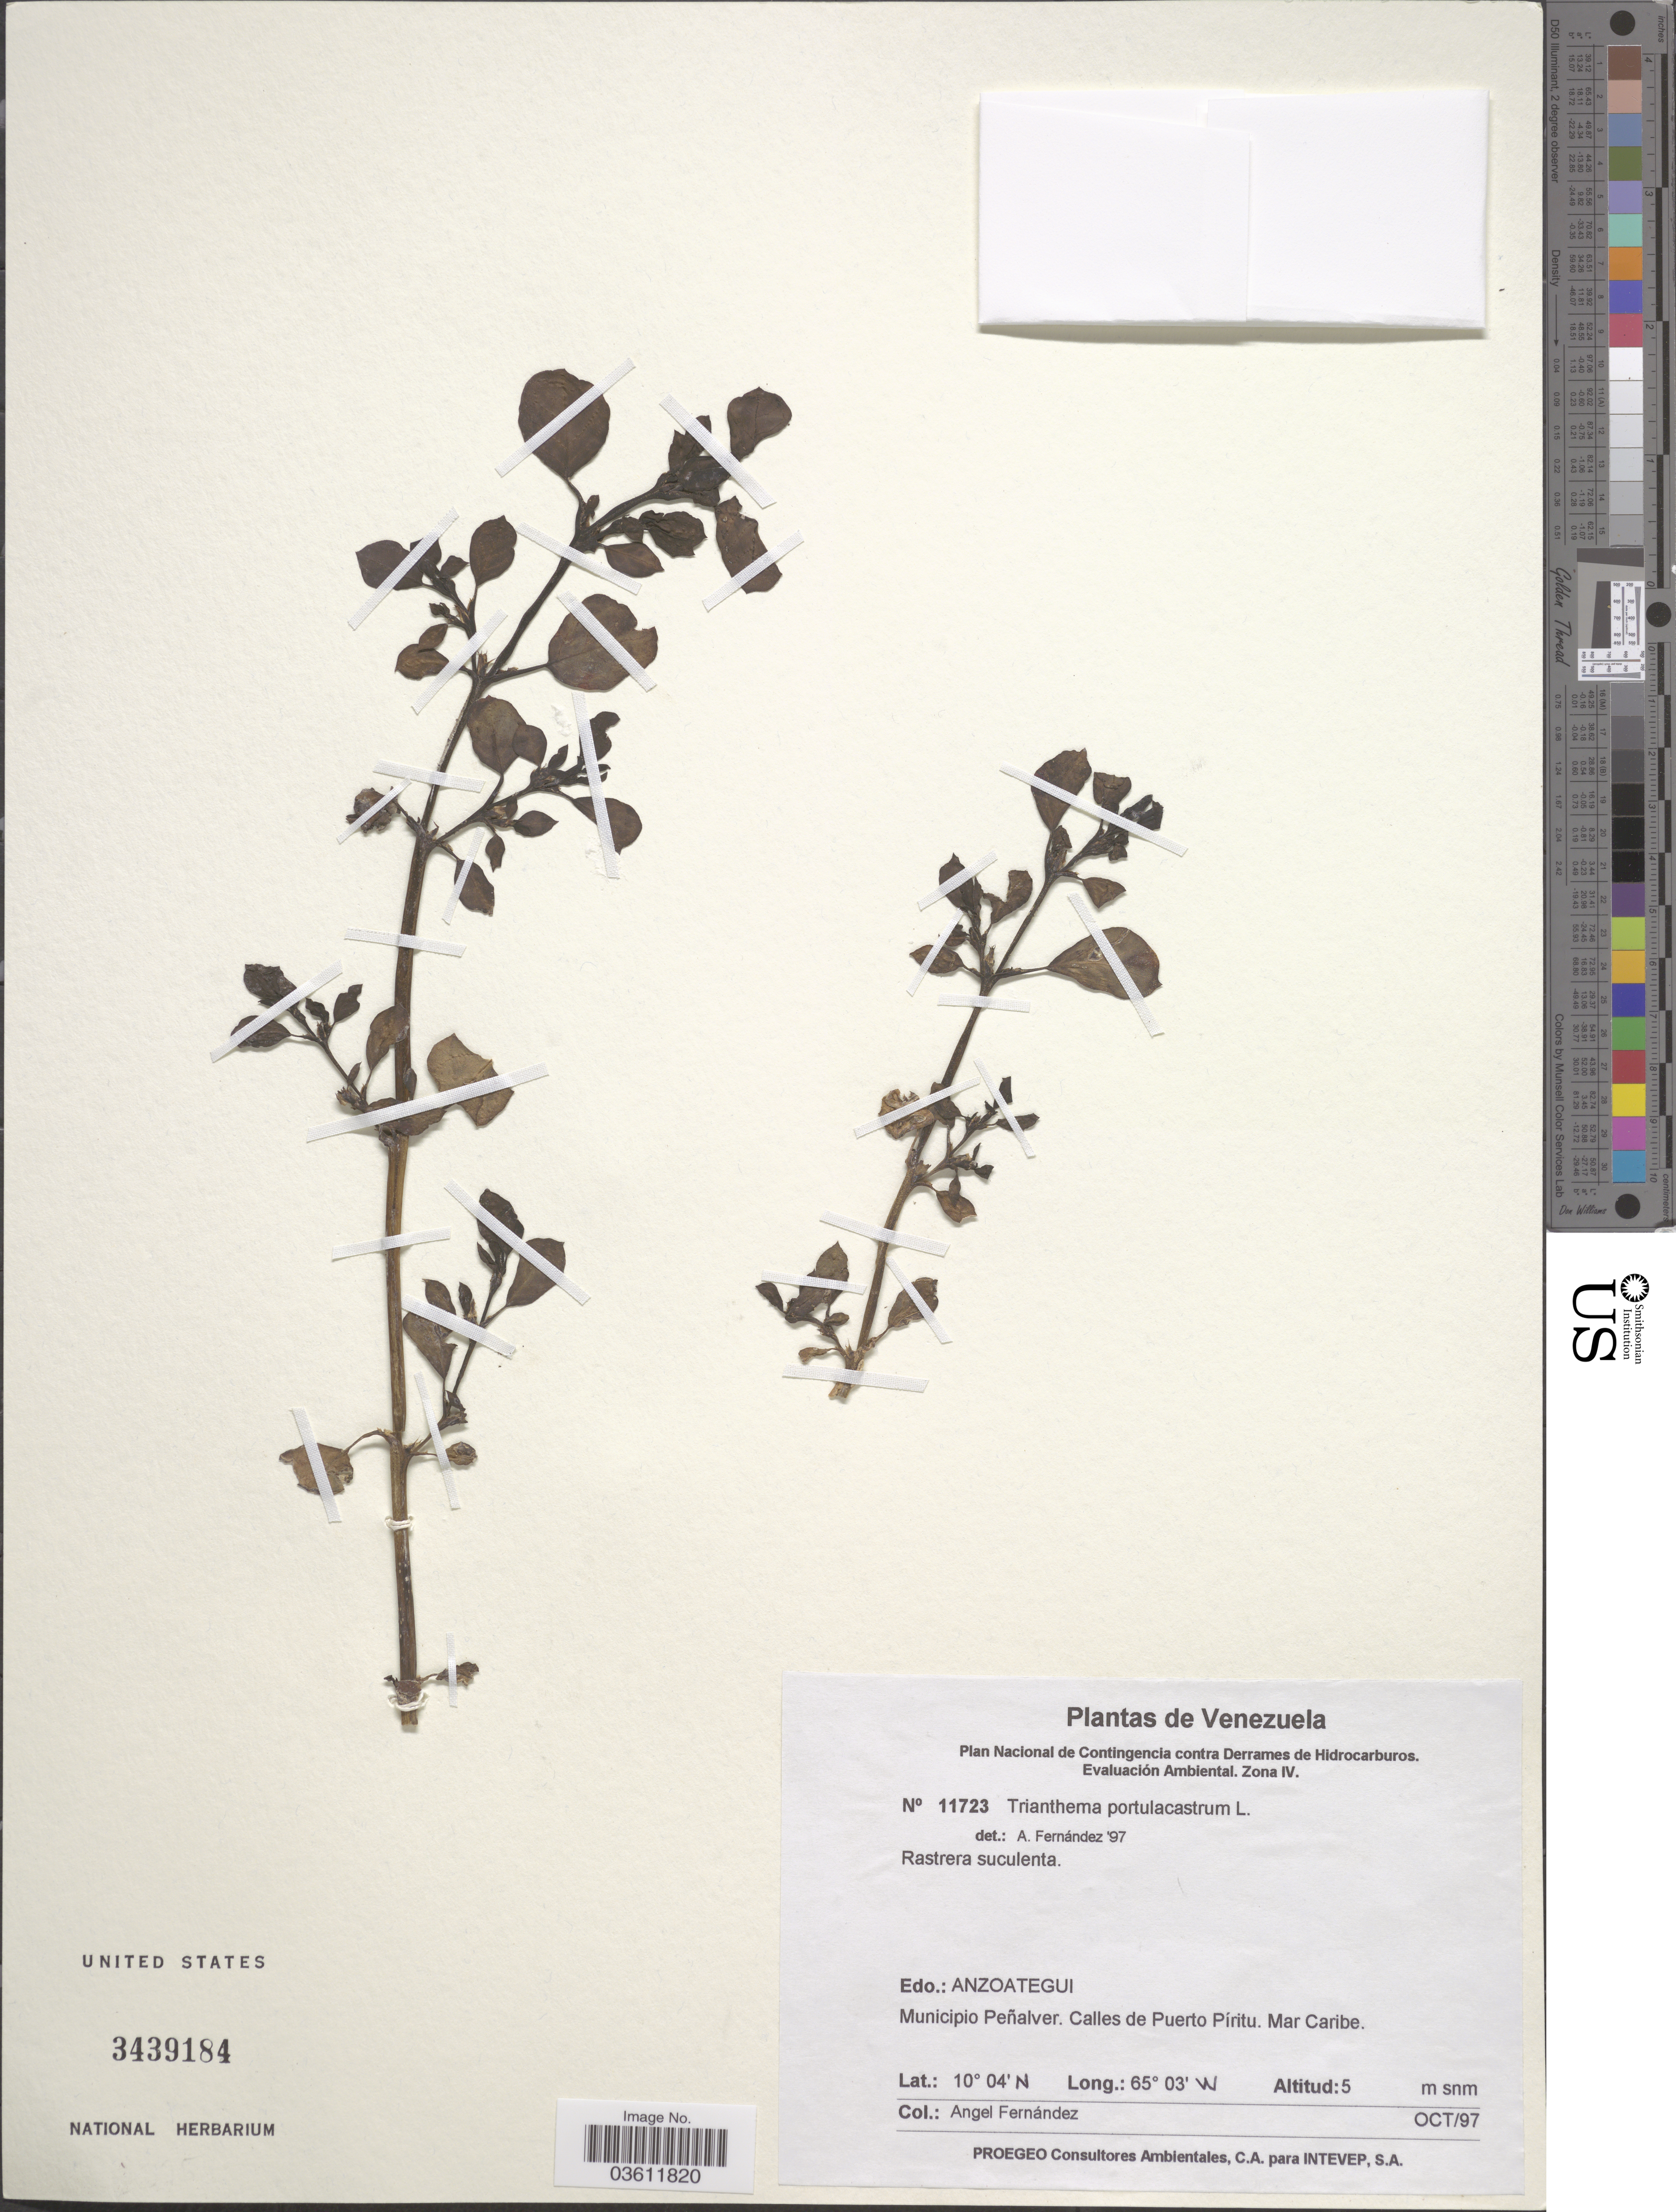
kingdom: Plantae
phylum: Tracheophyta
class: Magnoliopsida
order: Caryophyllales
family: Aizoaceae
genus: Trianthema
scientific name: Trianthema portulacastrum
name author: L.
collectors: Á. Fernández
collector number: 11723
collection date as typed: Transcribed d/m/y: /10/97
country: Venezuela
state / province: Anzoategui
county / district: Fernando de Peñalver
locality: Calles de Puerto Píritu. Mar Caribe.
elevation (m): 5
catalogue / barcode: US 3439184